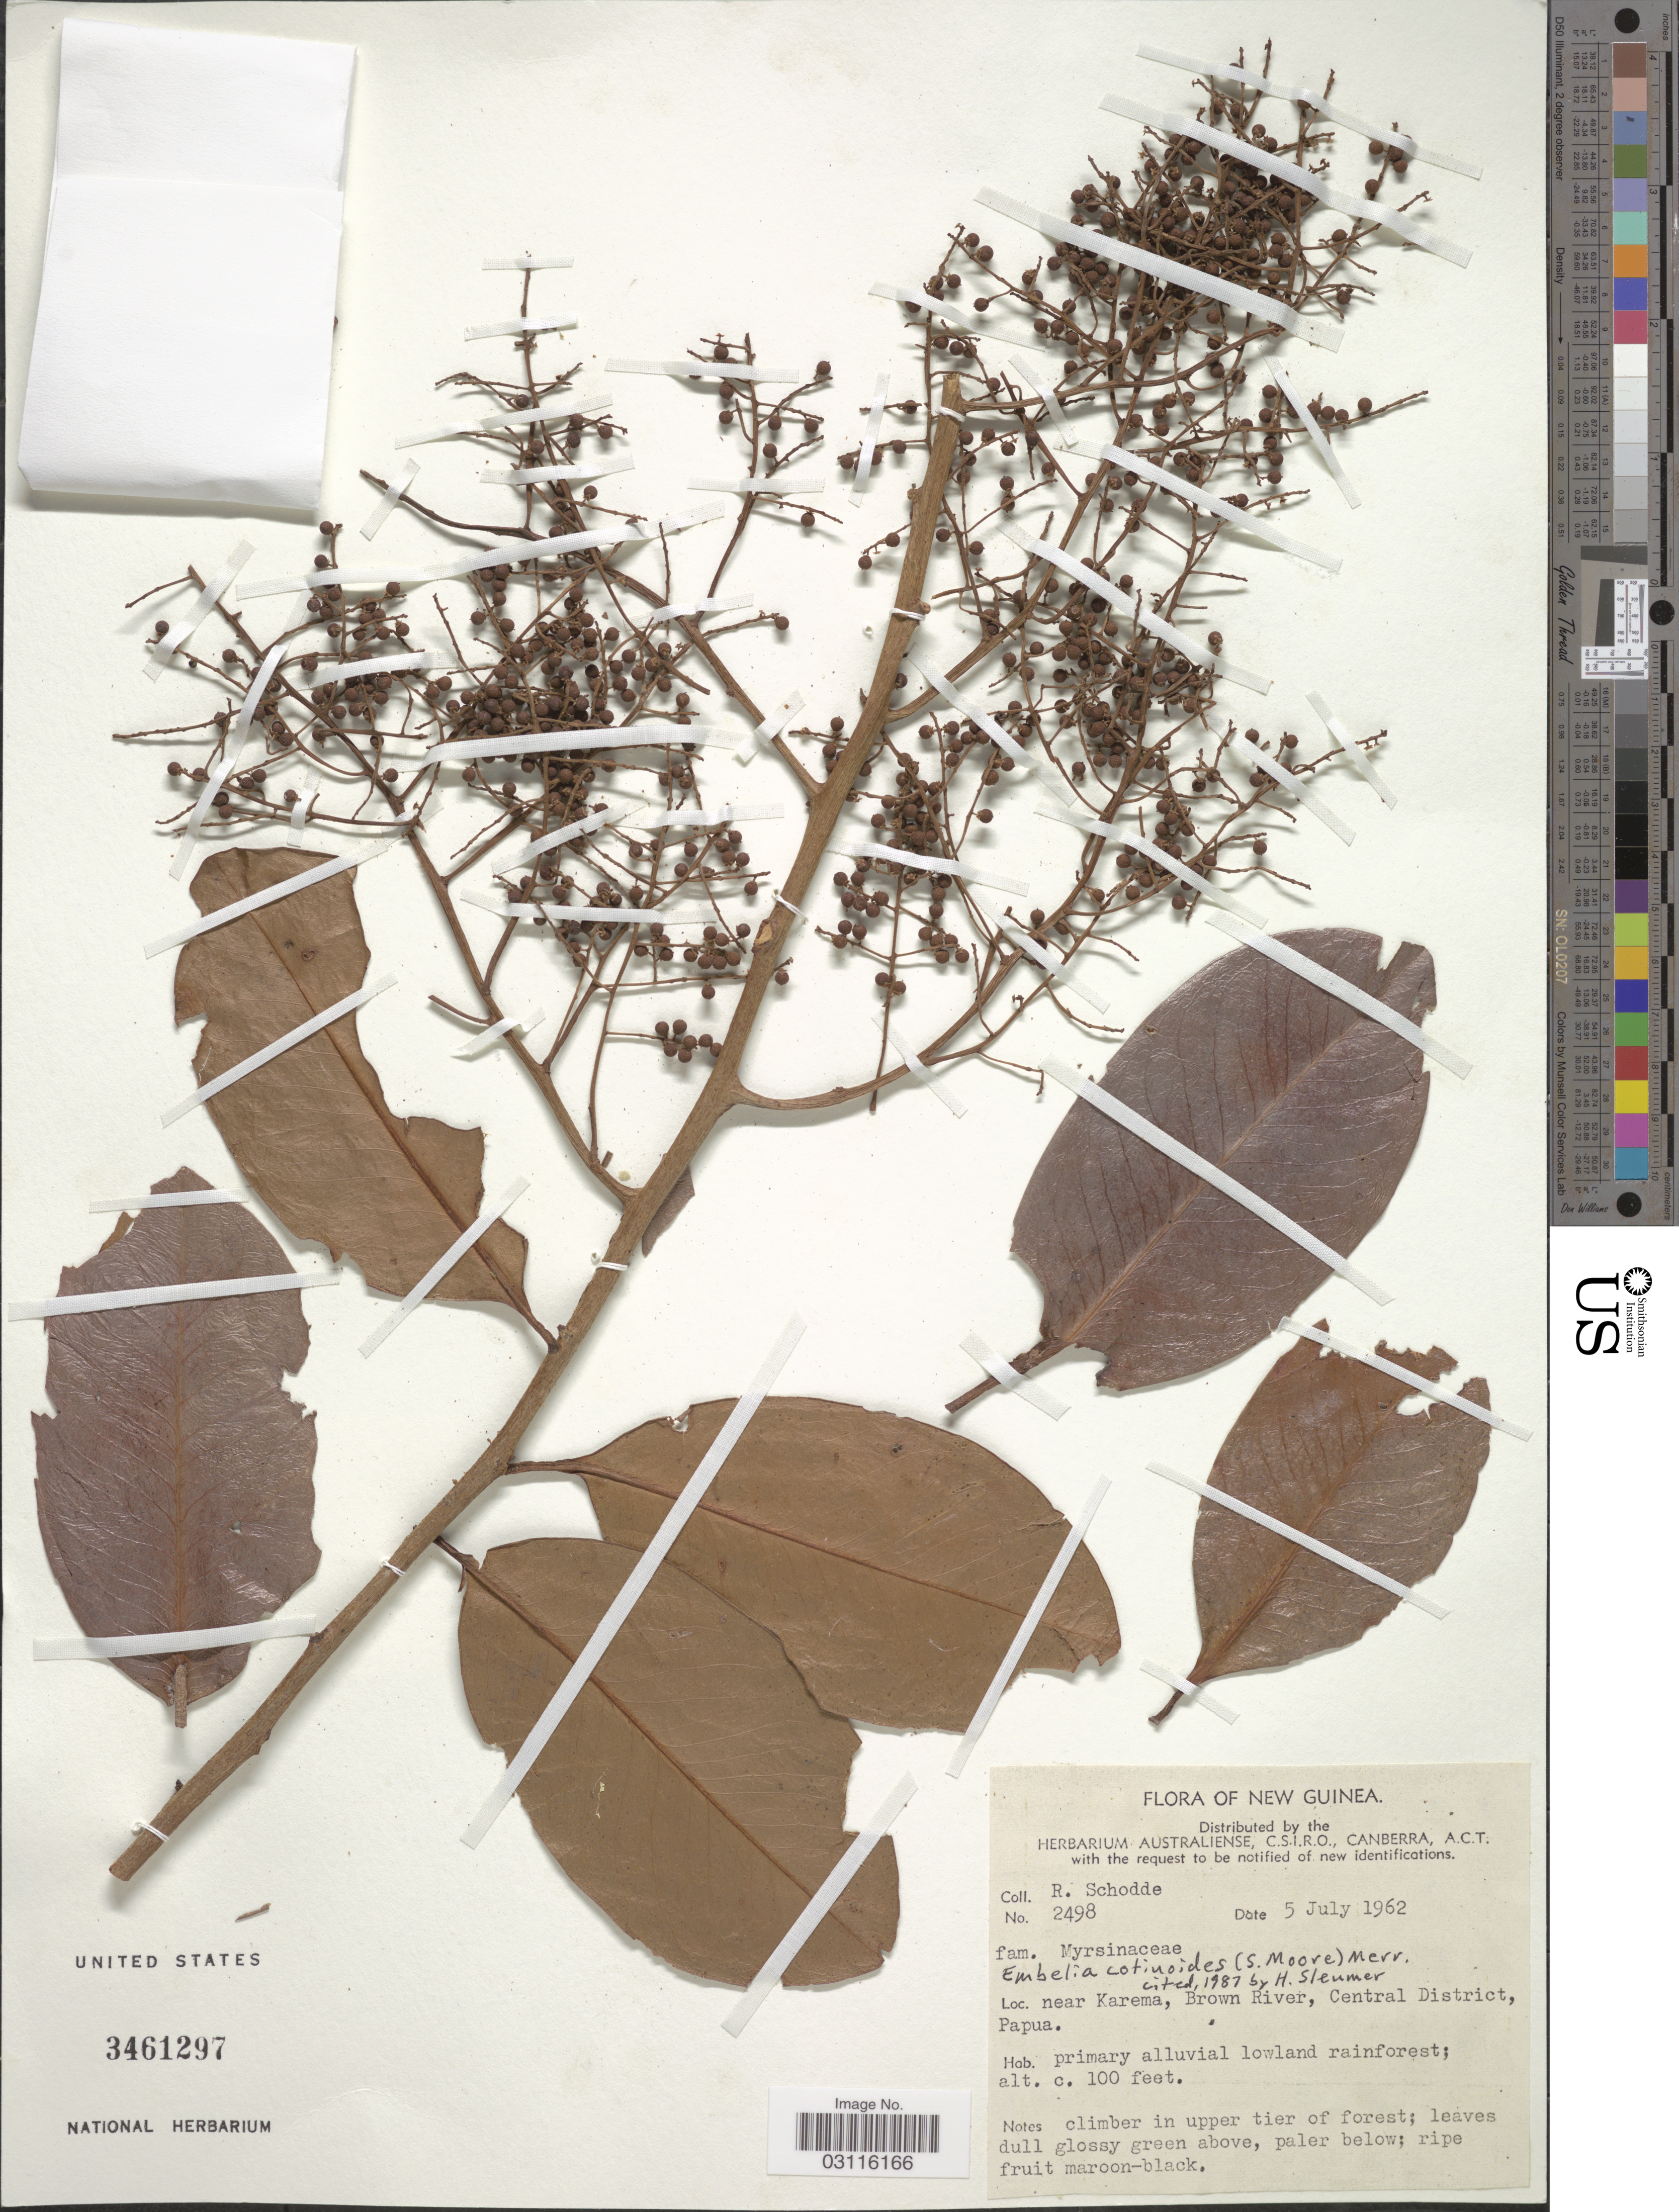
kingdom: Plantae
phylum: Tracheophyta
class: Magnoliopsida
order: Ericales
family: Primulaceae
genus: Embelia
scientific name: Embelia cotinoides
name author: (S. Moore) Merr.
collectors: R. Schodde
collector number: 2498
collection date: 1962-07-05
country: Papua New Guinea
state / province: Central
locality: New Guinea. Near Karema, Brown River, Central District, Papua.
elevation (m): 30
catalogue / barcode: US 3461297